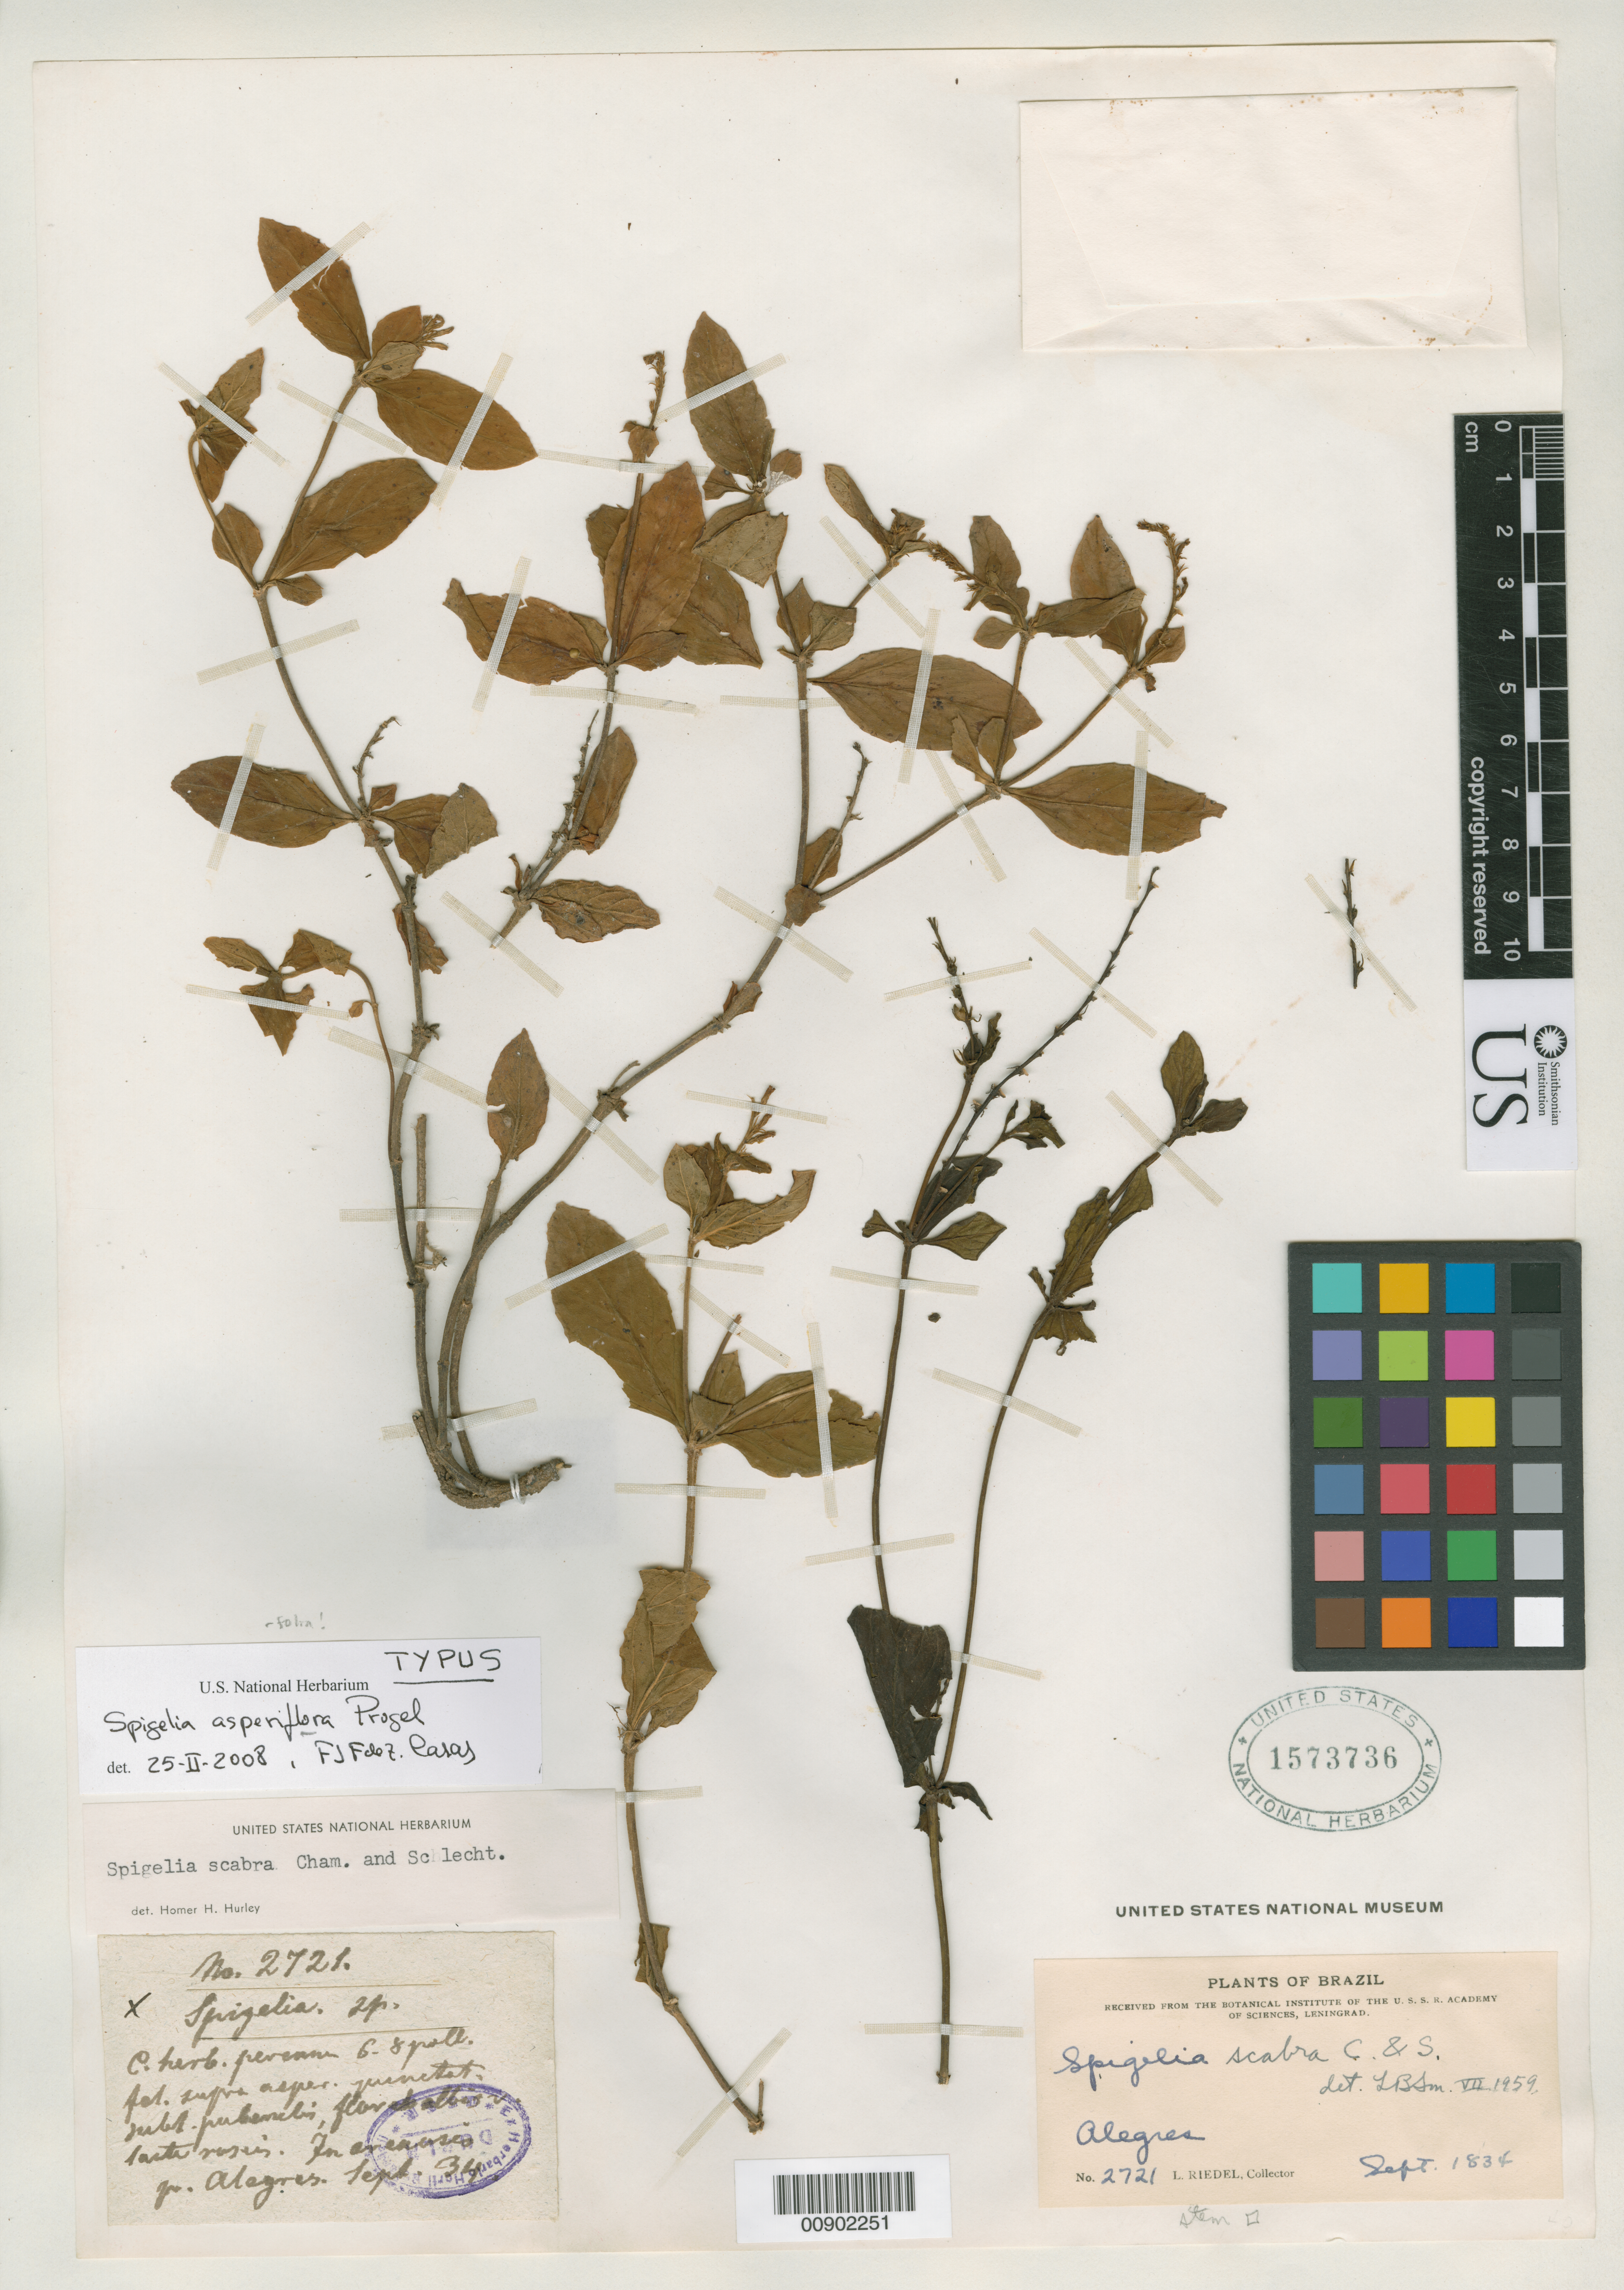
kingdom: Plantae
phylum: Tracheophyta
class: Magnoliopsida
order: Gentianales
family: Loganiaceae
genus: Spigelia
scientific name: Spigelia asperifolia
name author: Progel in Mart.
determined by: Fernández Casas, F. J.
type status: Isotype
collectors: L. Riedel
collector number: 2721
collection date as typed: Sep 1834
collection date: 1834-09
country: Brazil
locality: In arenosis pr. Alegres. [Protologue, "Prope Alegres, vicum in districtu Paracatú prov. Minarum, locis arenosis"]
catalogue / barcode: US 1573736